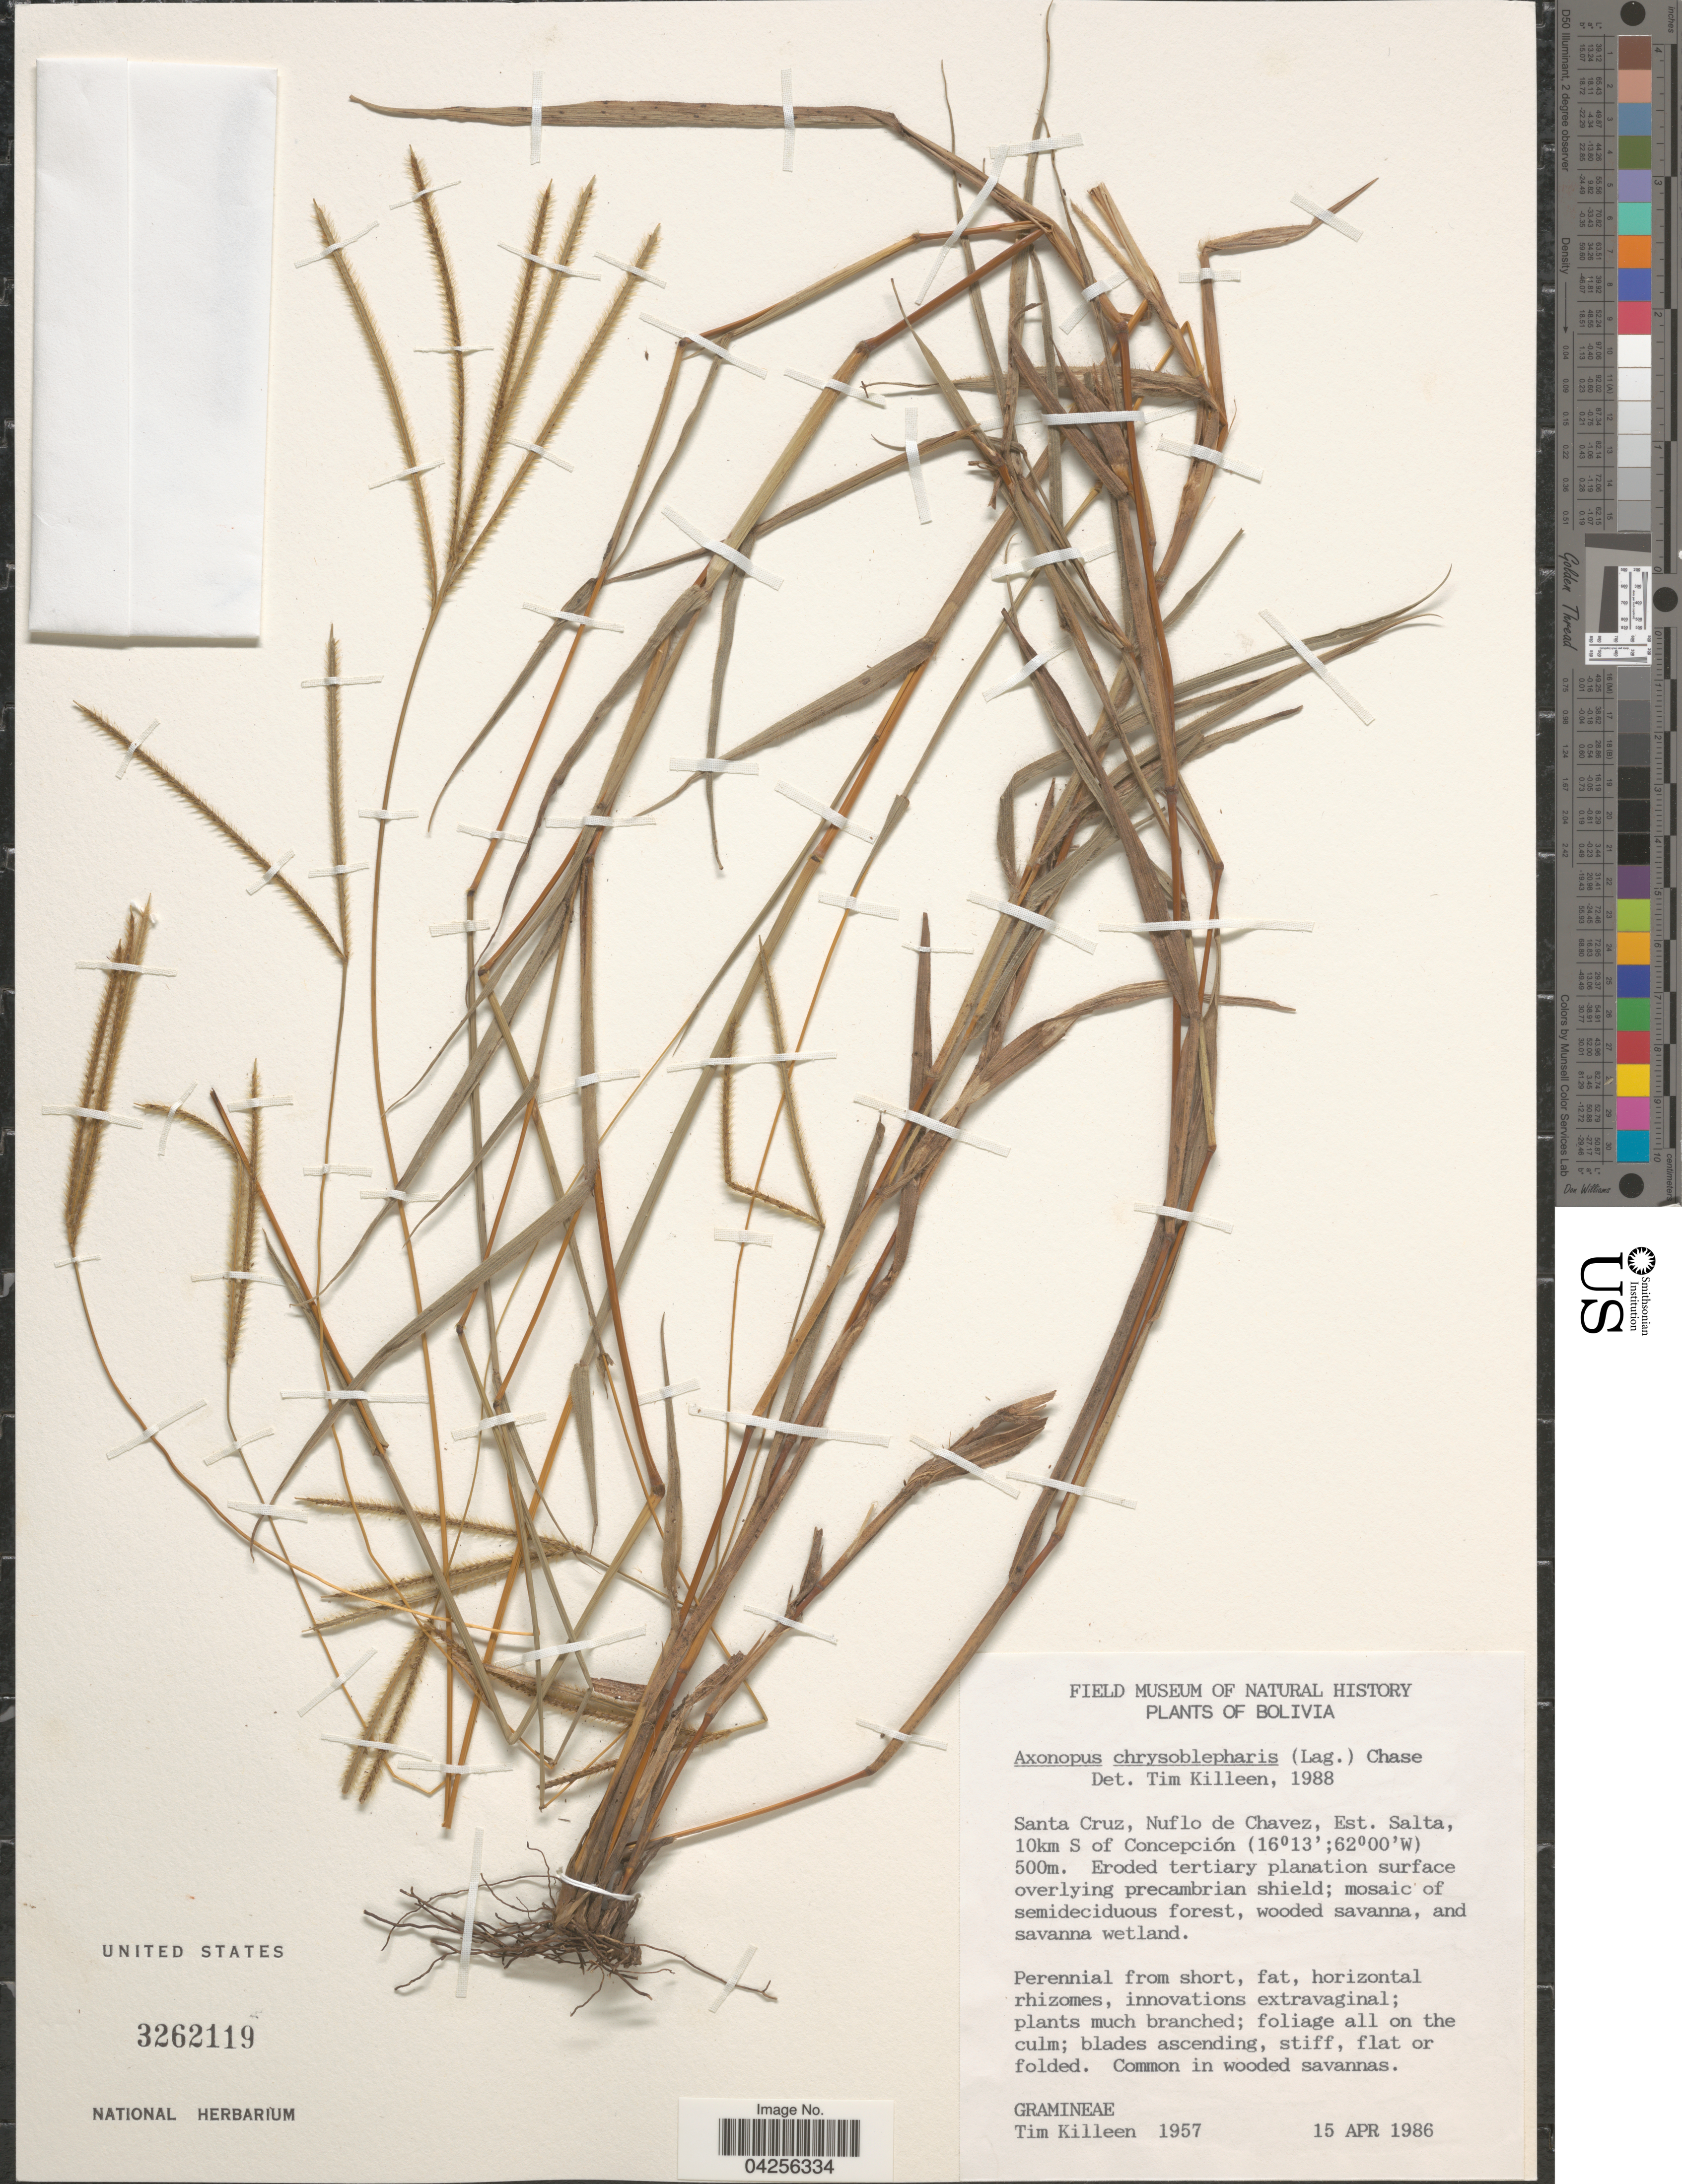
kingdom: Plantae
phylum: Tracheophyta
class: Liliopsida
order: Poales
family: Poaceae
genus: Axonopus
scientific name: Axonopus chrysoblepharis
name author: (Lag.) Chase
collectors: T. J. Killeen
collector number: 1957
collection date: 1986-04-15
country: Bolivia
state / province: Santa Cruz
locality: Nuflo de Chavez, Est. Salta, 10km S of Concepción.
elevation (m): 500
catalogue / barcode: US 3262119